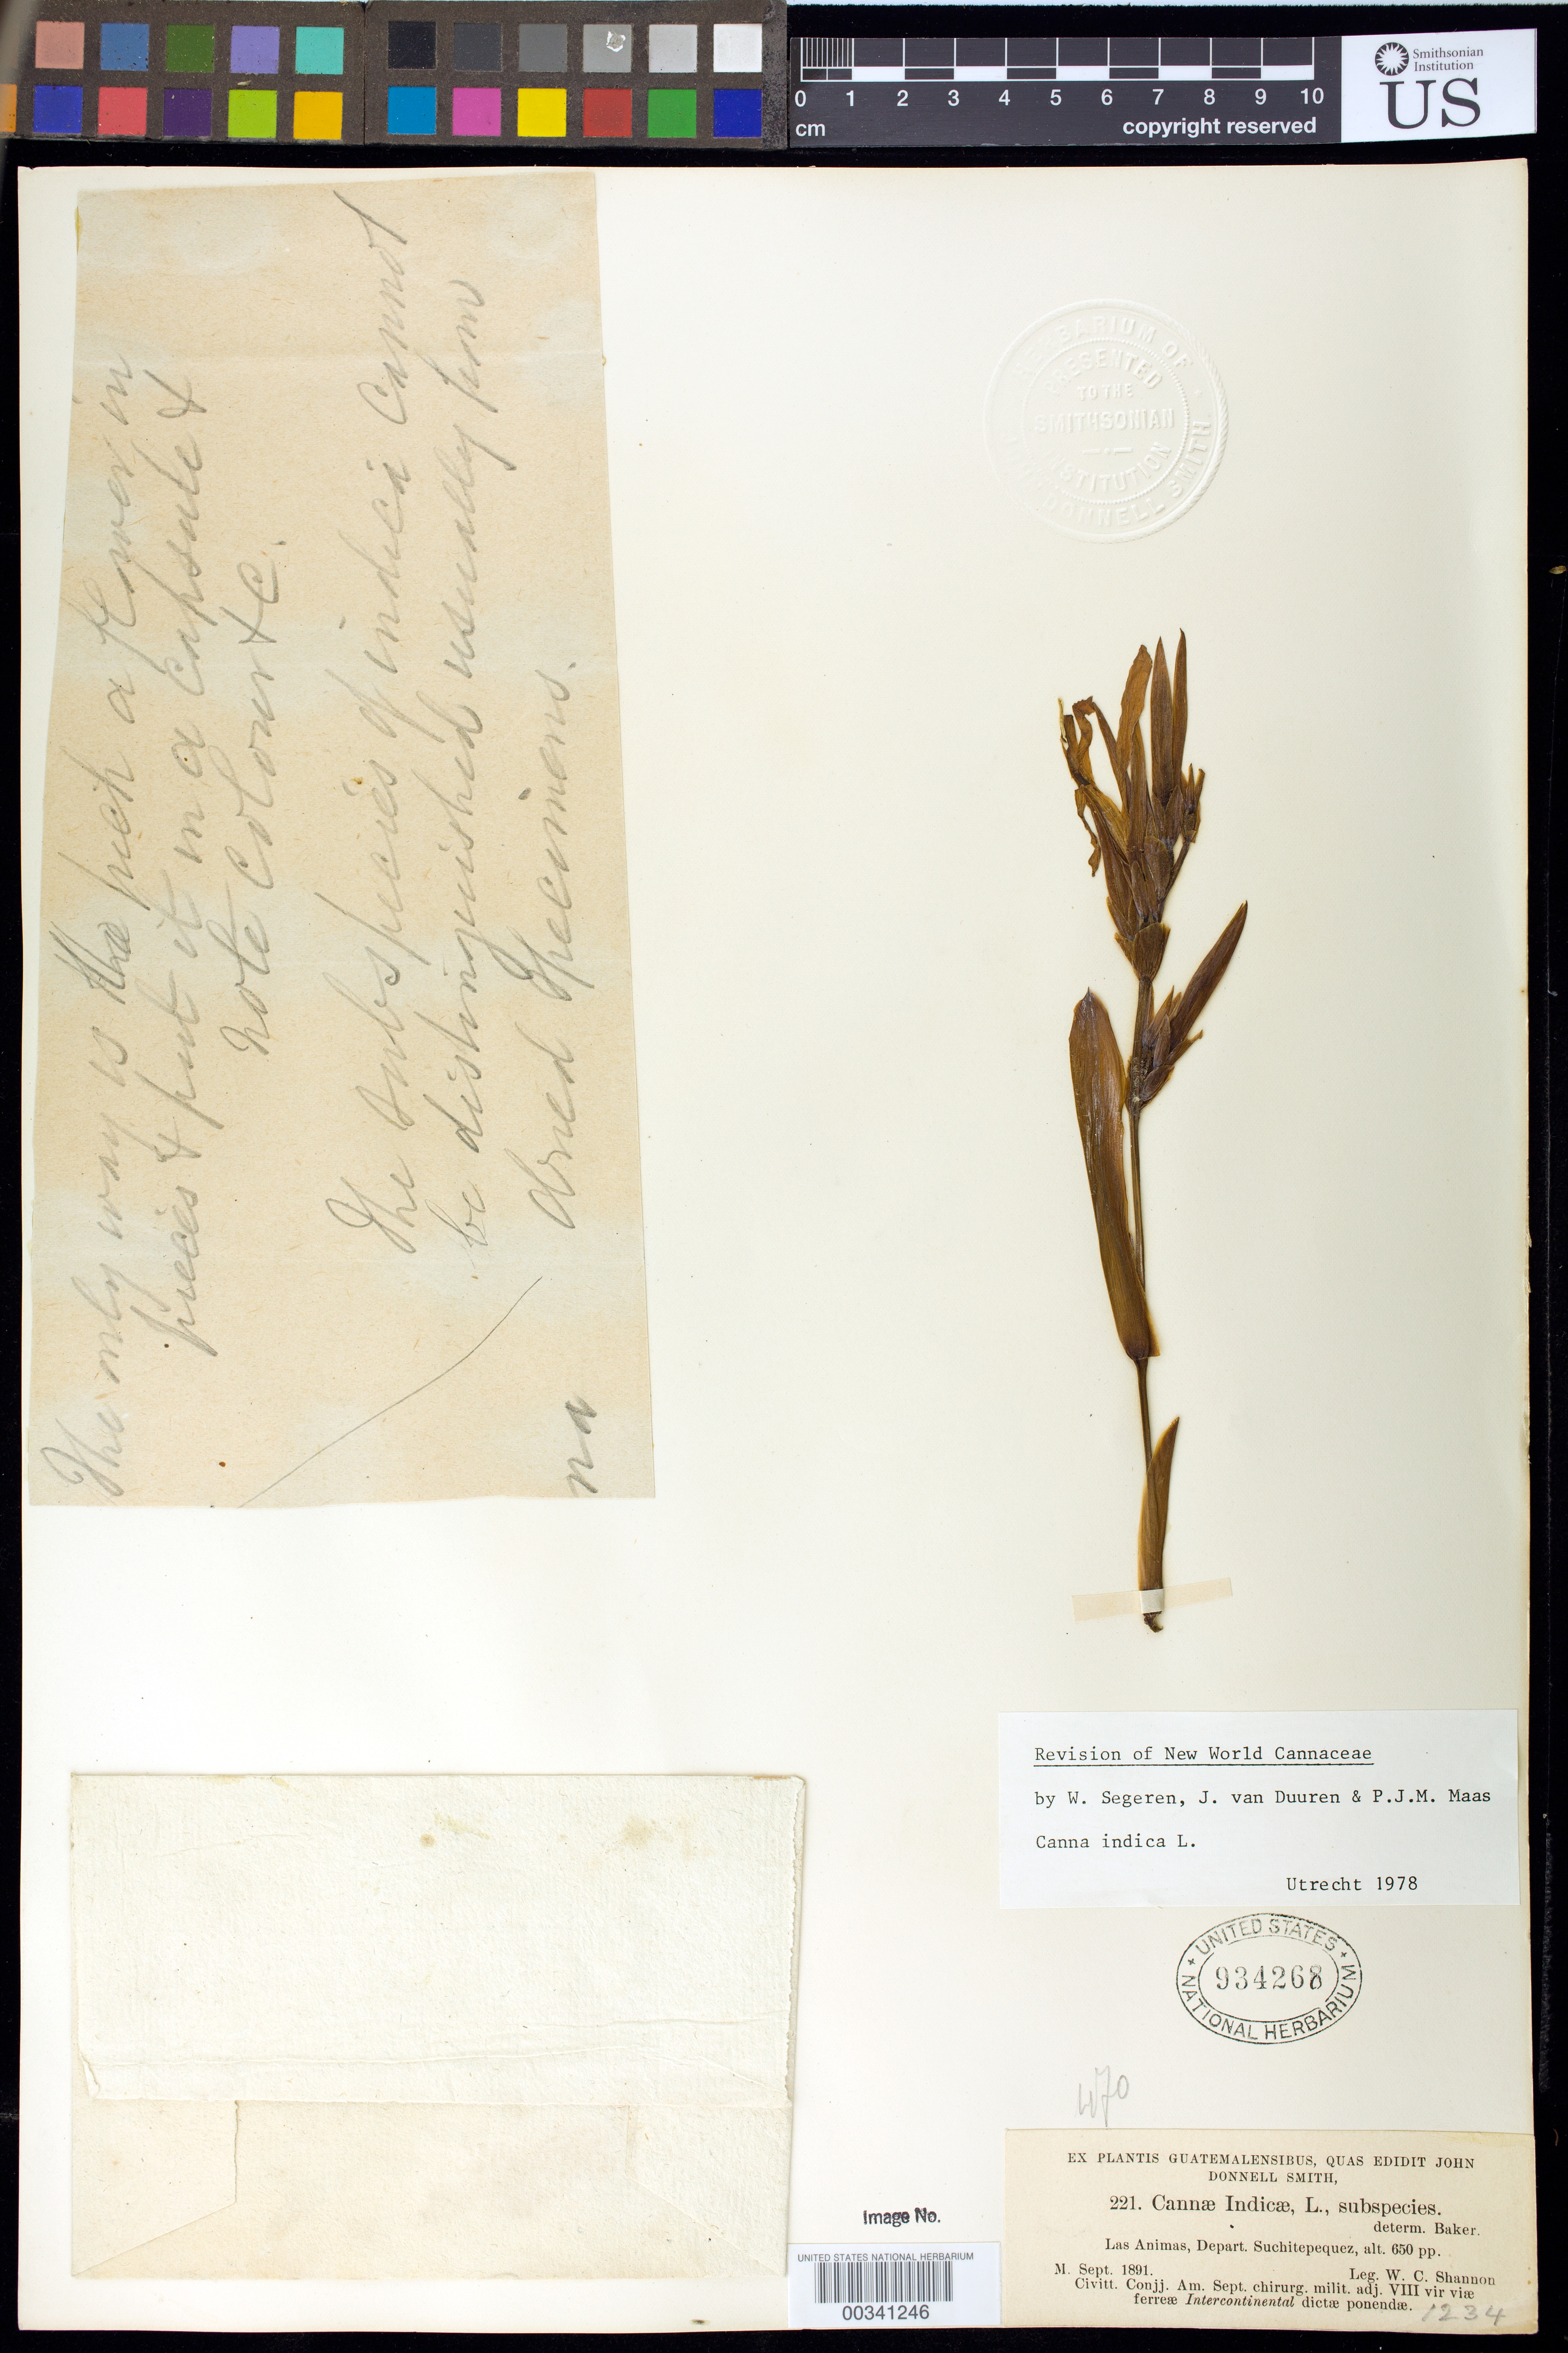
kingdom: Plantae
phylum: Tracheophyta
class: Liliopsida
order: Zingiberales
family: Cannaceae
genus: Canna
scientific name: Canna indica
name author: L.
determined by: Segeren, W.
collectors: W. C. Shannon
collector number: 221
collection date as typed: Sep 1891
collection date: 1891-09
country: Guatemala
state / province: Suchitepéquez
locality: Las Animas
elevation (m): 198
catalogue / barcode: US 934268